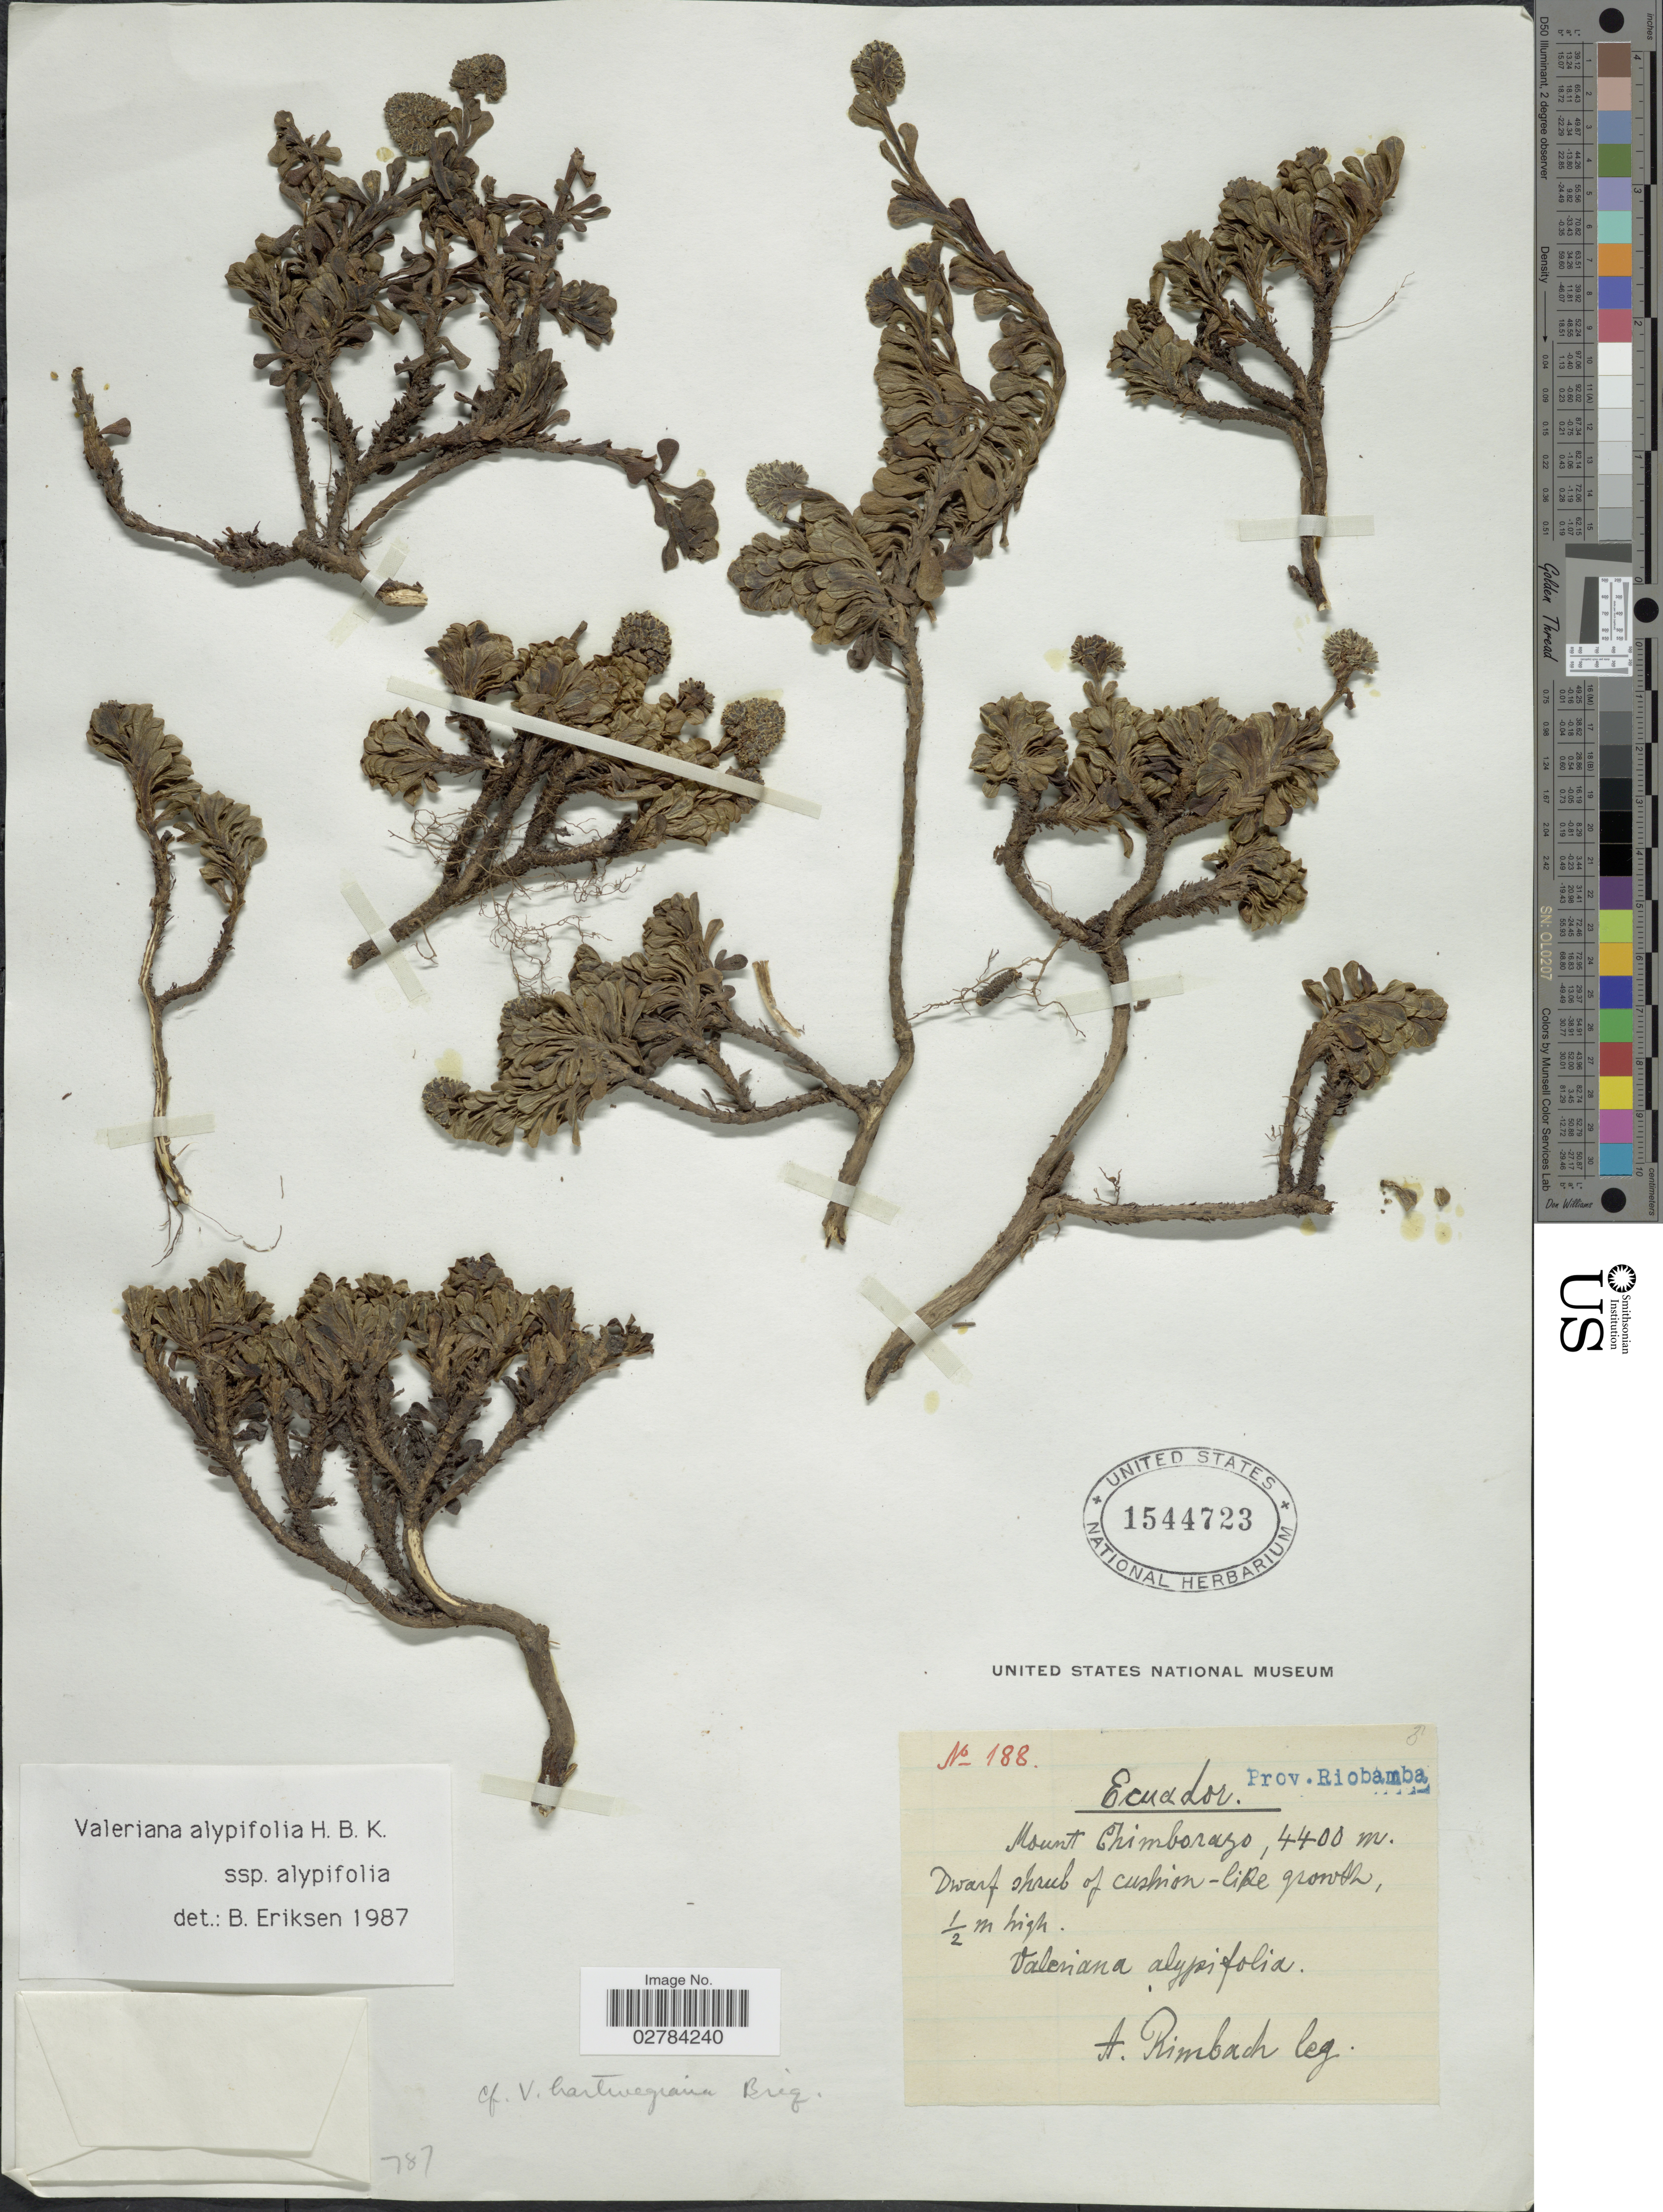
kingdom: Plantae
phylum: Tracheophyta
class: Magnoliopsida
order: Dipsacales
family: Caprifoliaceae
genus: Valeriana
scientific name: Valeriana alypifolia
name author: Kunth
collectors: A. Rimbach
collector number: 188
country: Ecuador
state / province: Chimborazo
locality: Prov. Riobamba, Mount Chimborazo.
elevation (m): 4400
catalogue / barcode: US 1544723